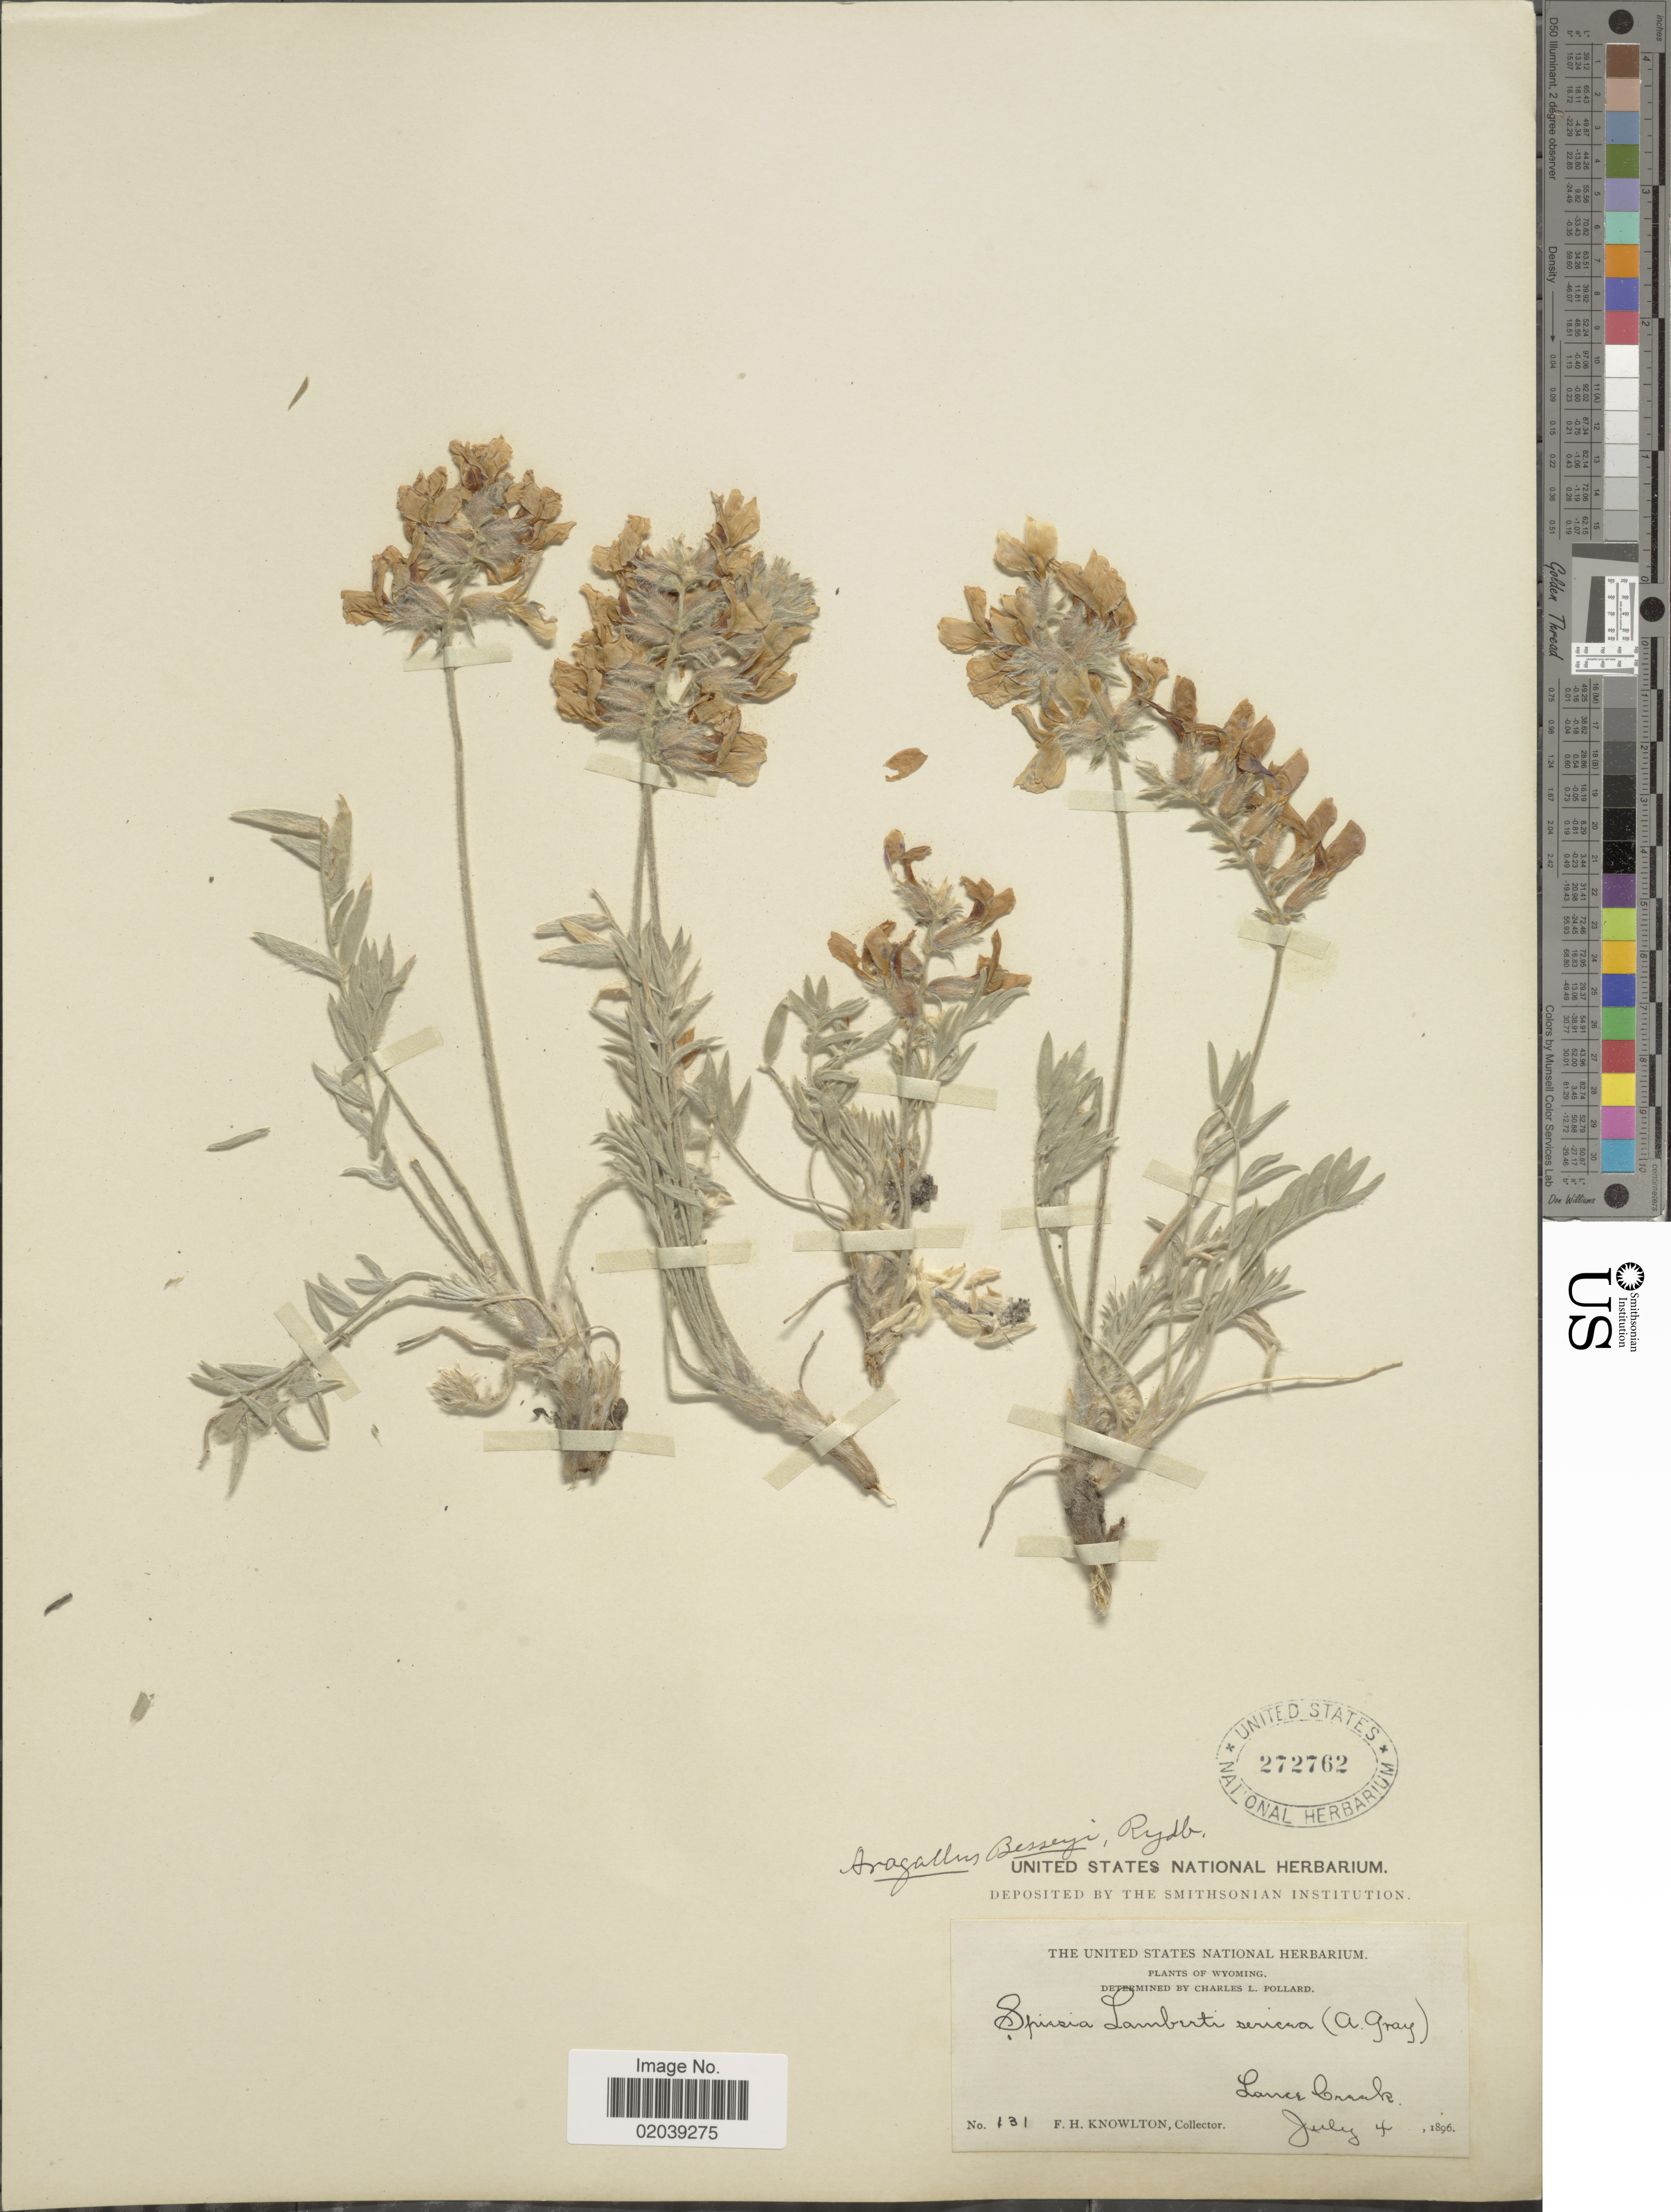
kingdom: Plantae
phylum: Tracheophyta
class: Magnoliopsida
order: Fabales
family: Fabaceae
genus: Oxytropis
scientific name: Oxytropis besseyi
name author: (Rydb.) Blank.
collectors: F. H. Knowlton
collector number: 131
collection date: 1896-07-04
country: United States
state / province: Wyoming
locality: Lance Creek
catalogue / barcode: US 272762